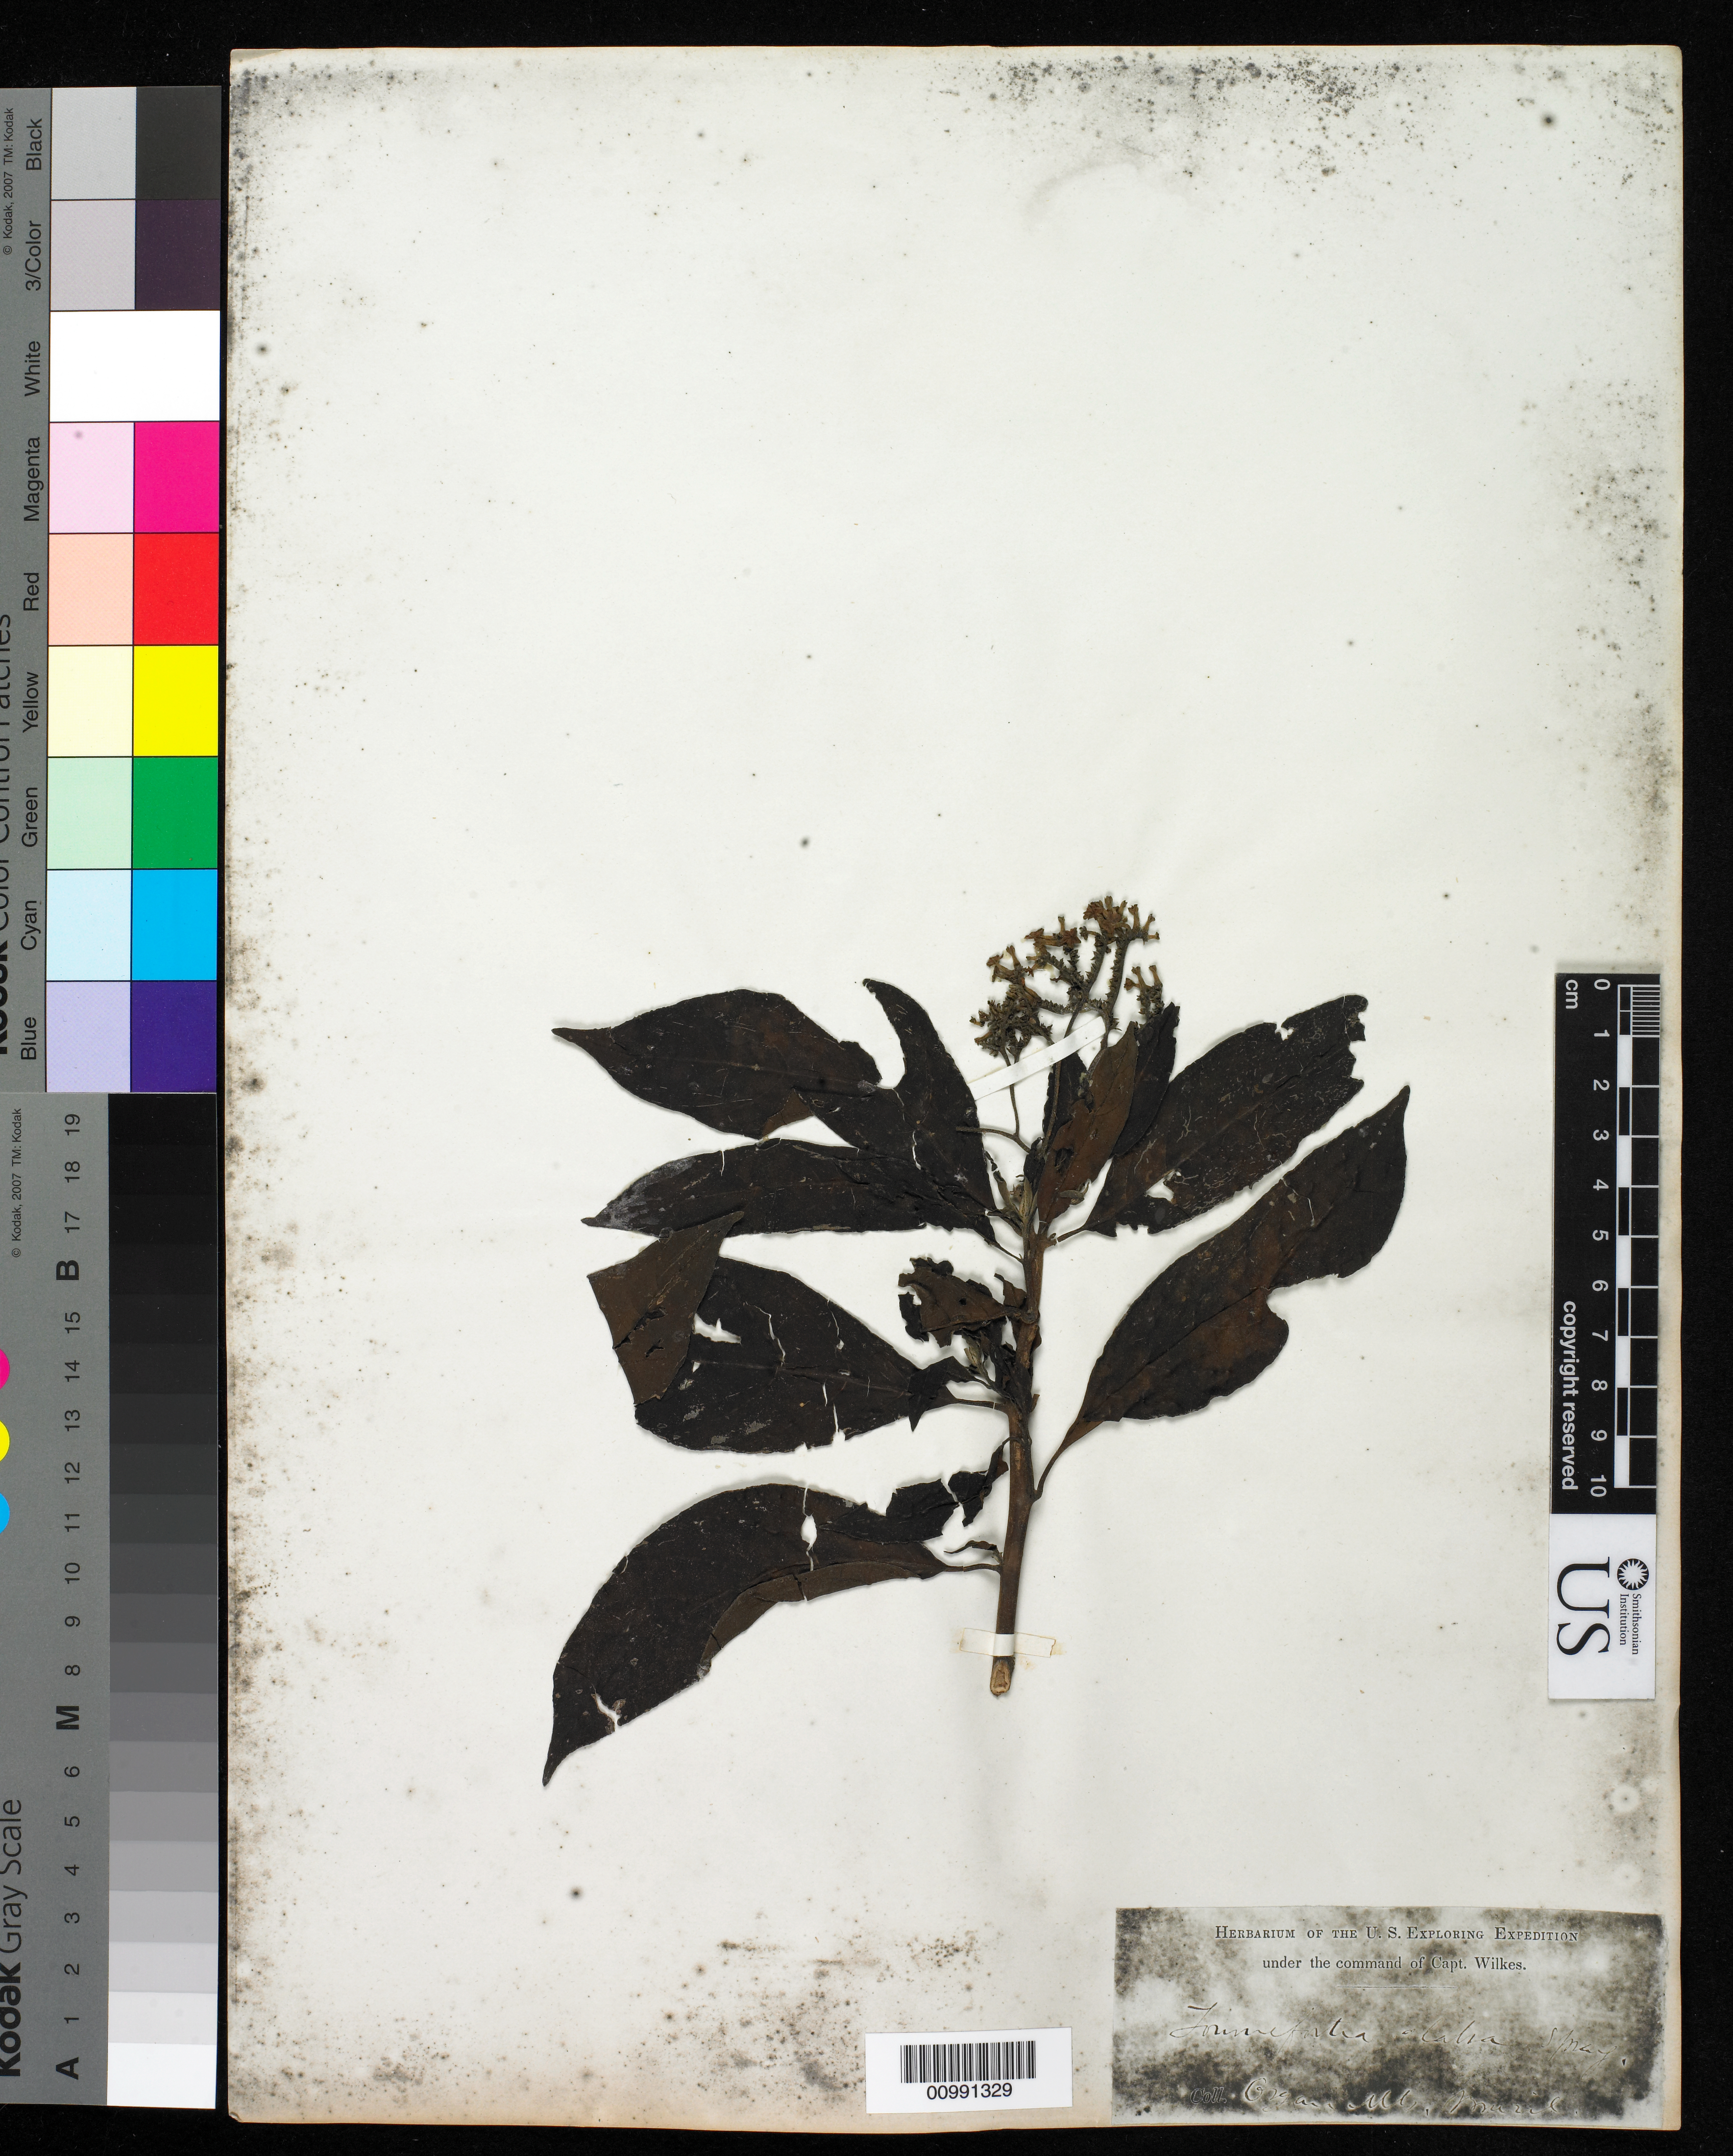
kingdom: Plantae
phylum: Tracheophyta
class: Magnoliopsida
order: Boraginales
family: Heliotropiaceae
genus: Tournefortia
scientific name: Tournefortia bicolor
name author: Sw.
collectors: Wilkes Explor. Exped.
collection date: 1838/1842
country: Brazil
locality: Organ Mt.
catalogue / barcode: US 98605